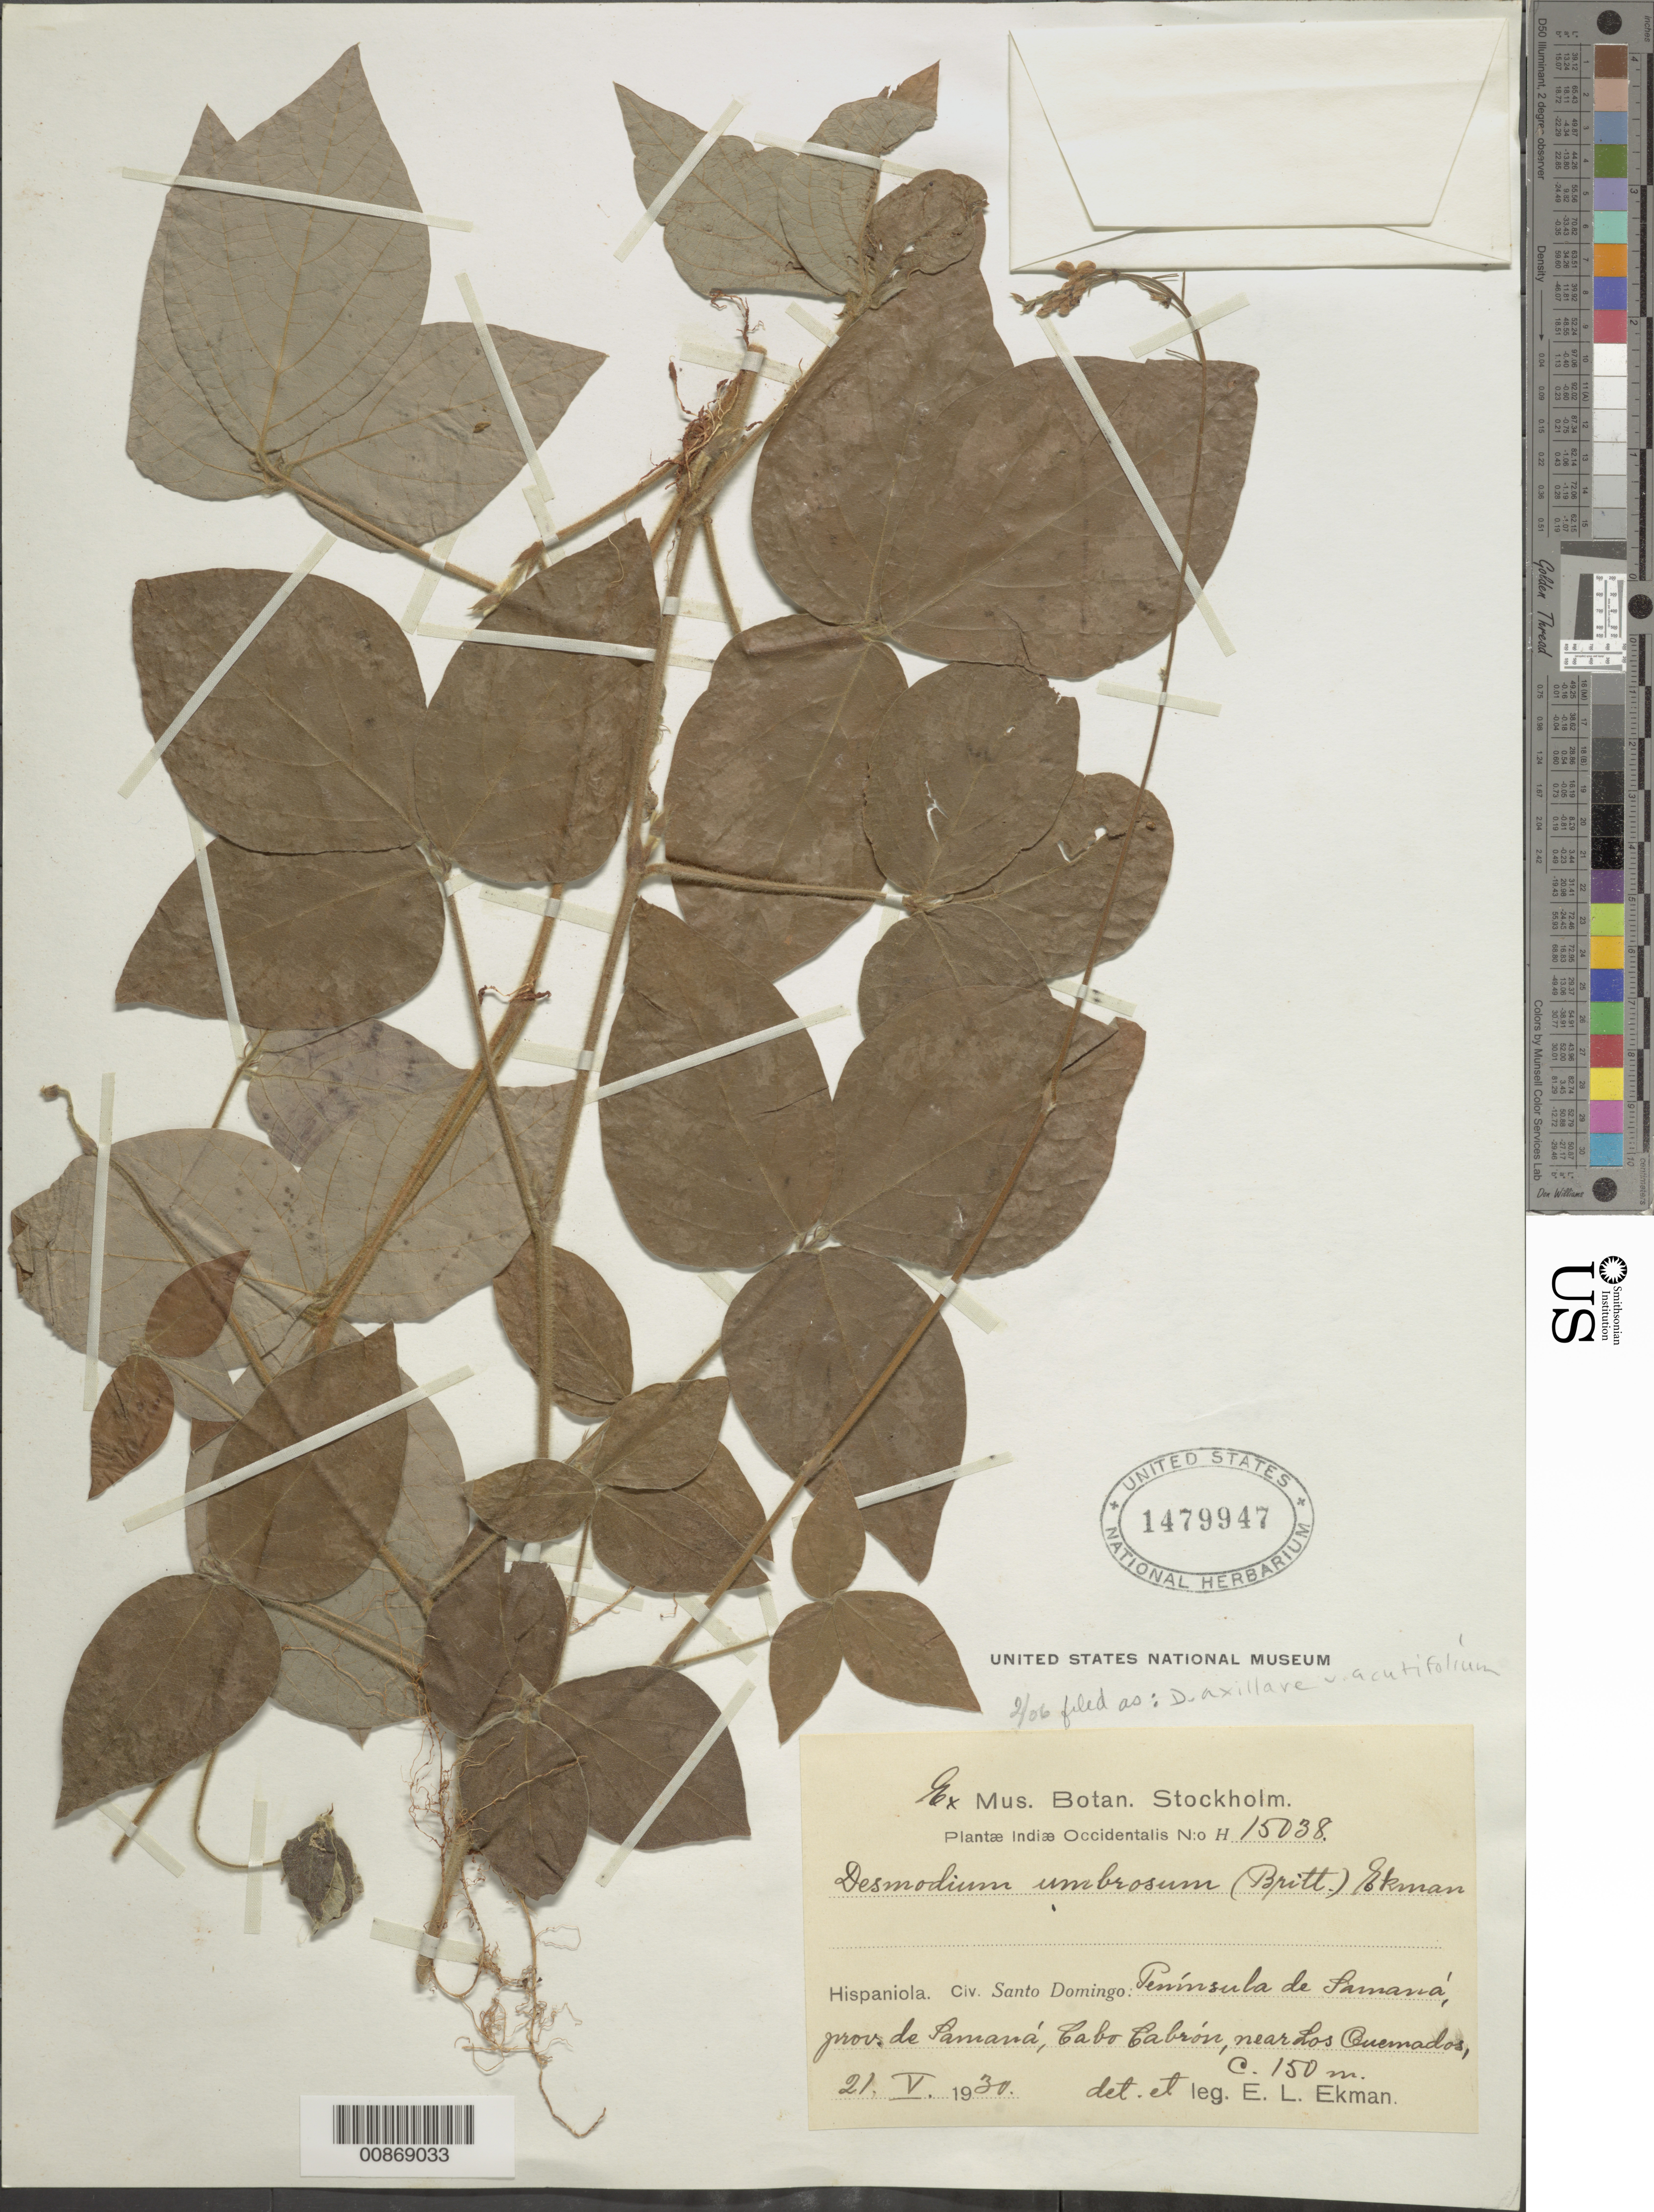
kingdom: Plantae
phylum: Tracheophyta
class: Magnoliopsida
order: Fabales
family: Fabaceae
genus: Desmodium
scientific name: Desmodium axillare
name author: (Sw.) DC.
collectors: E. L. Ekman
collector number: H 15038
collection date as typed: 21 May 1930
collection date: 1930-05-21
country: Dominican Republic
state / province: Samana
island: Hispaniola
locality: Península de Samaná, Cabo Cabrón, near Los Quemados.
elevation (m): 150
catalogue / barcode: US 1479947